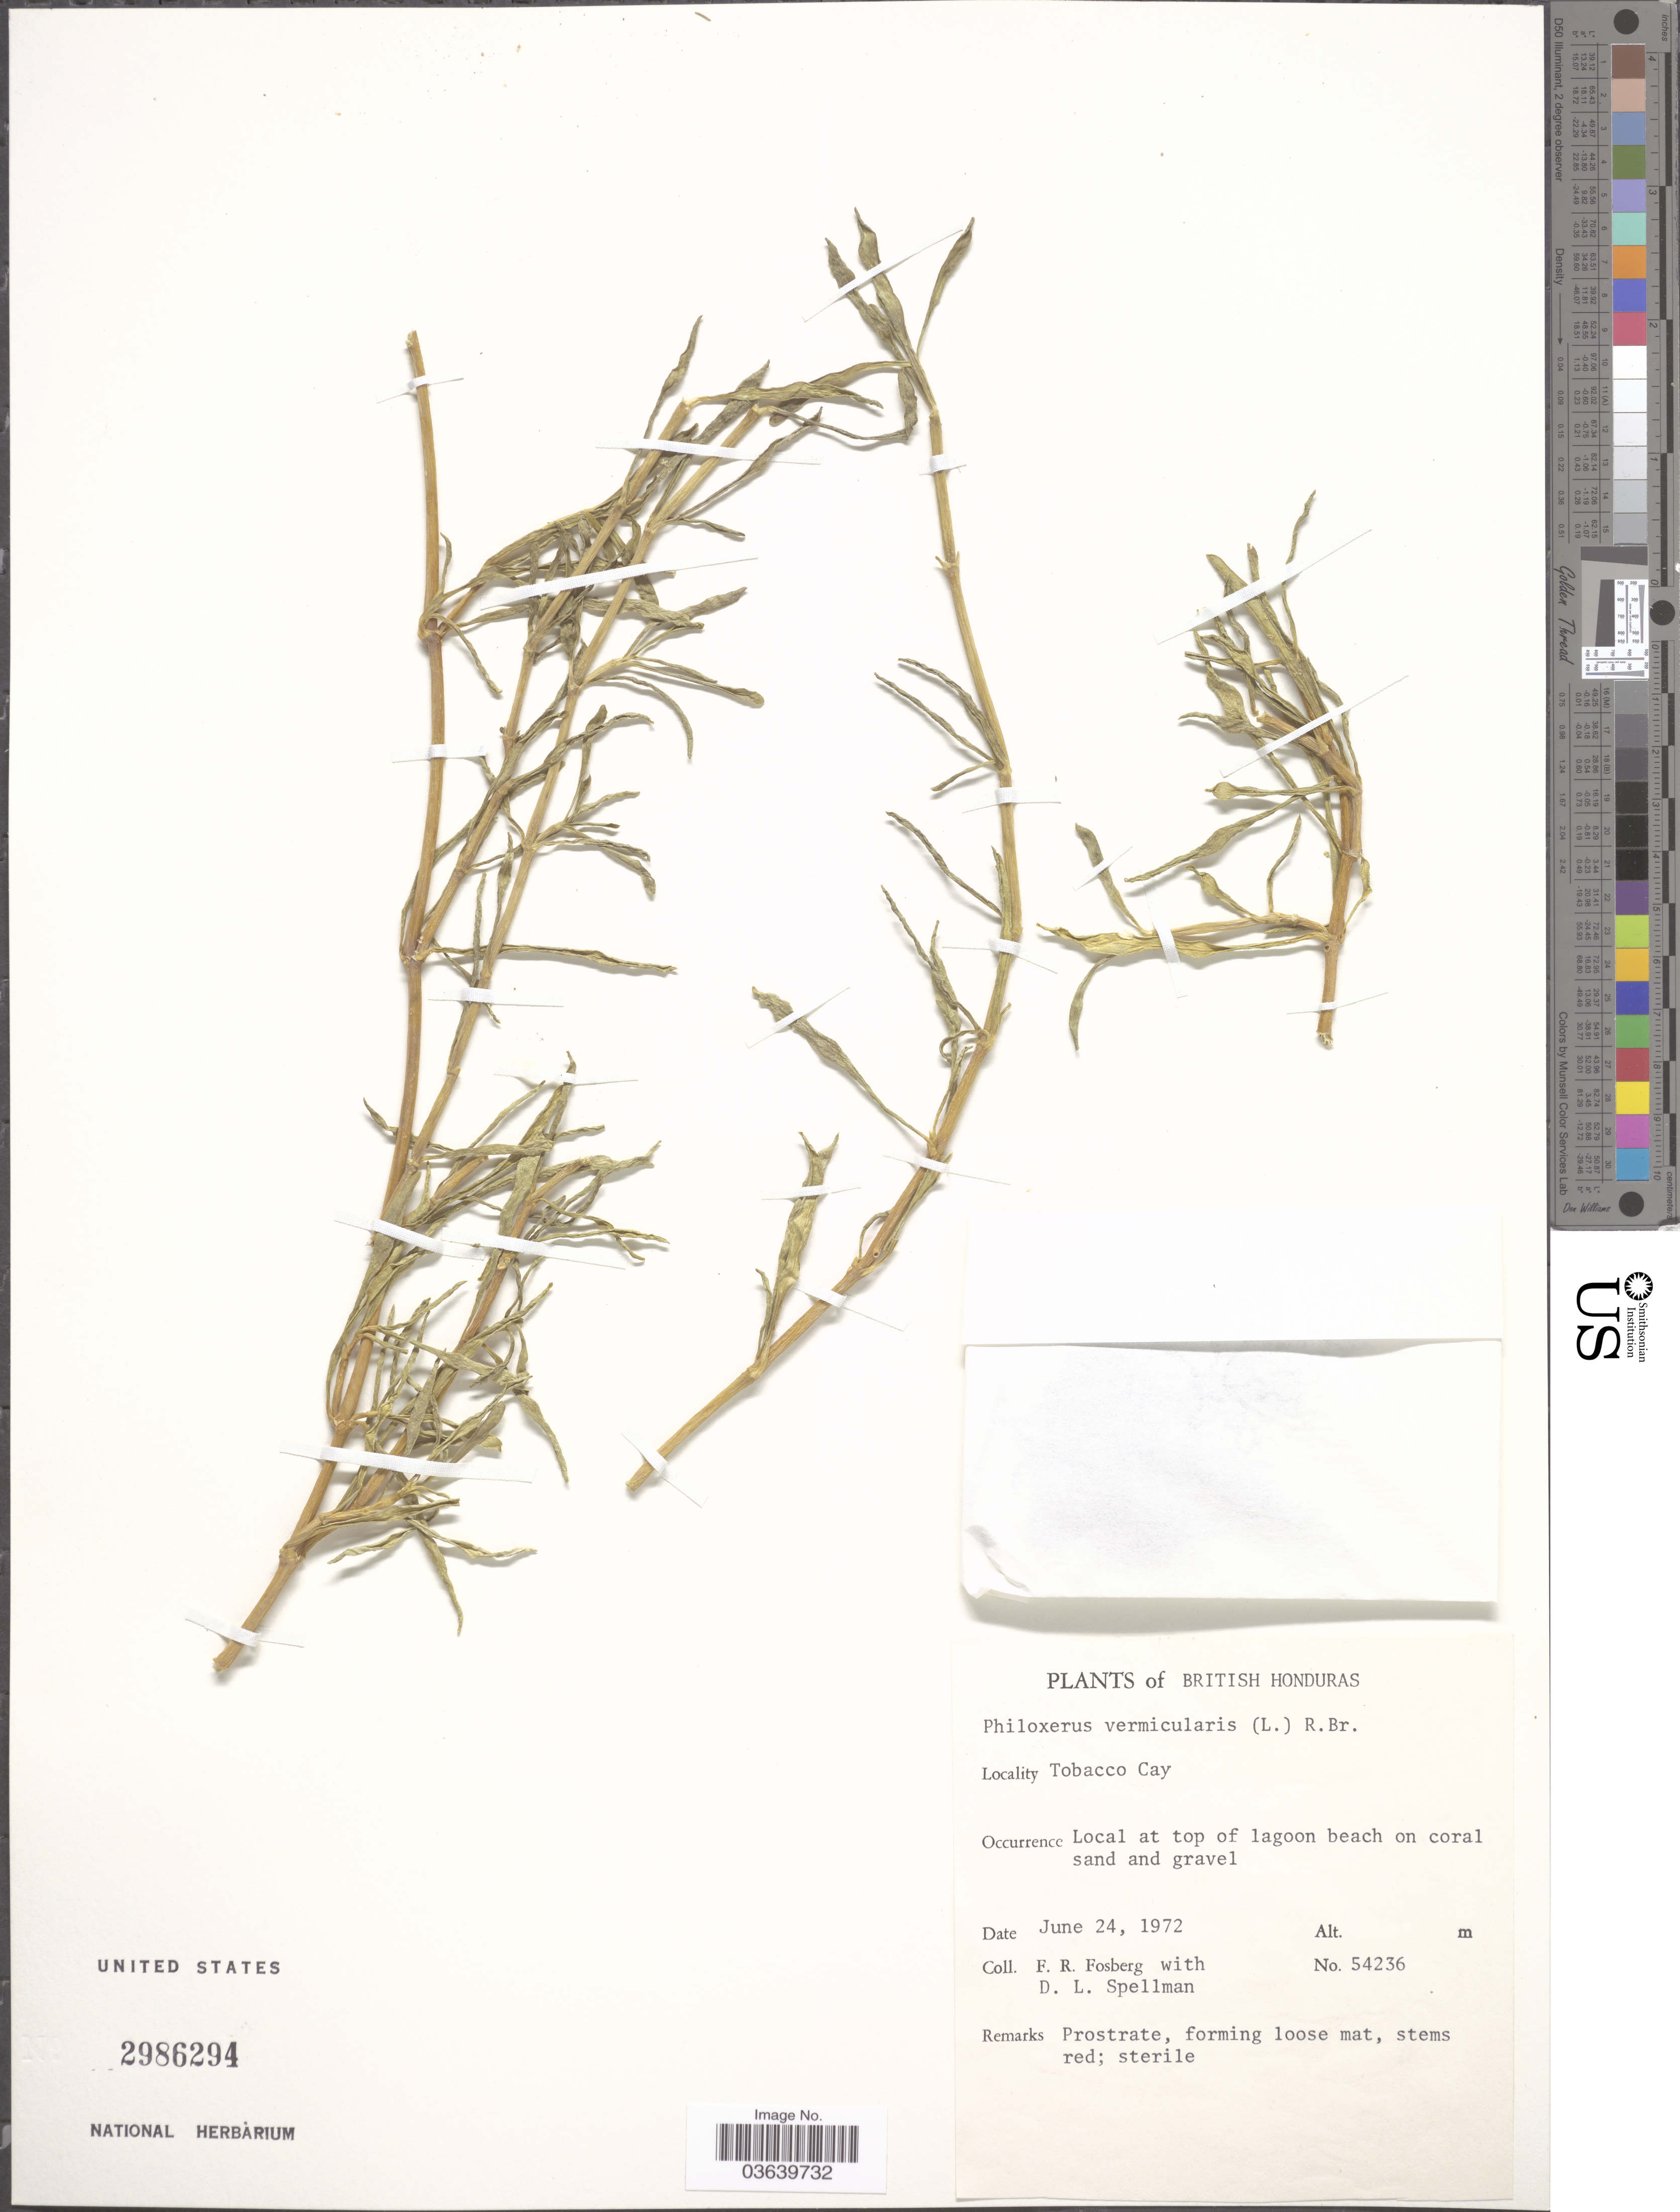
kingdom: Plantae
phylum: Tracheophyta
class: Magnoliopsida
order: Caryophyllales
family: Amaranthaceae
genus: Gomphrena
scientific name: Gomphrena vermicularis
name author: L.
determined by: Strong, Mark T., (BOT), Smithsonian Institution - National Museum of Natural History (UNITED STATES)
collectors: F. R. Fosberg & D. L. Spellman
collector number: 54236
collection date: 1972-06-24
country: Belize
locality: British Honduras, Tobacco Cay.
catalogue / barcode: US 2986294